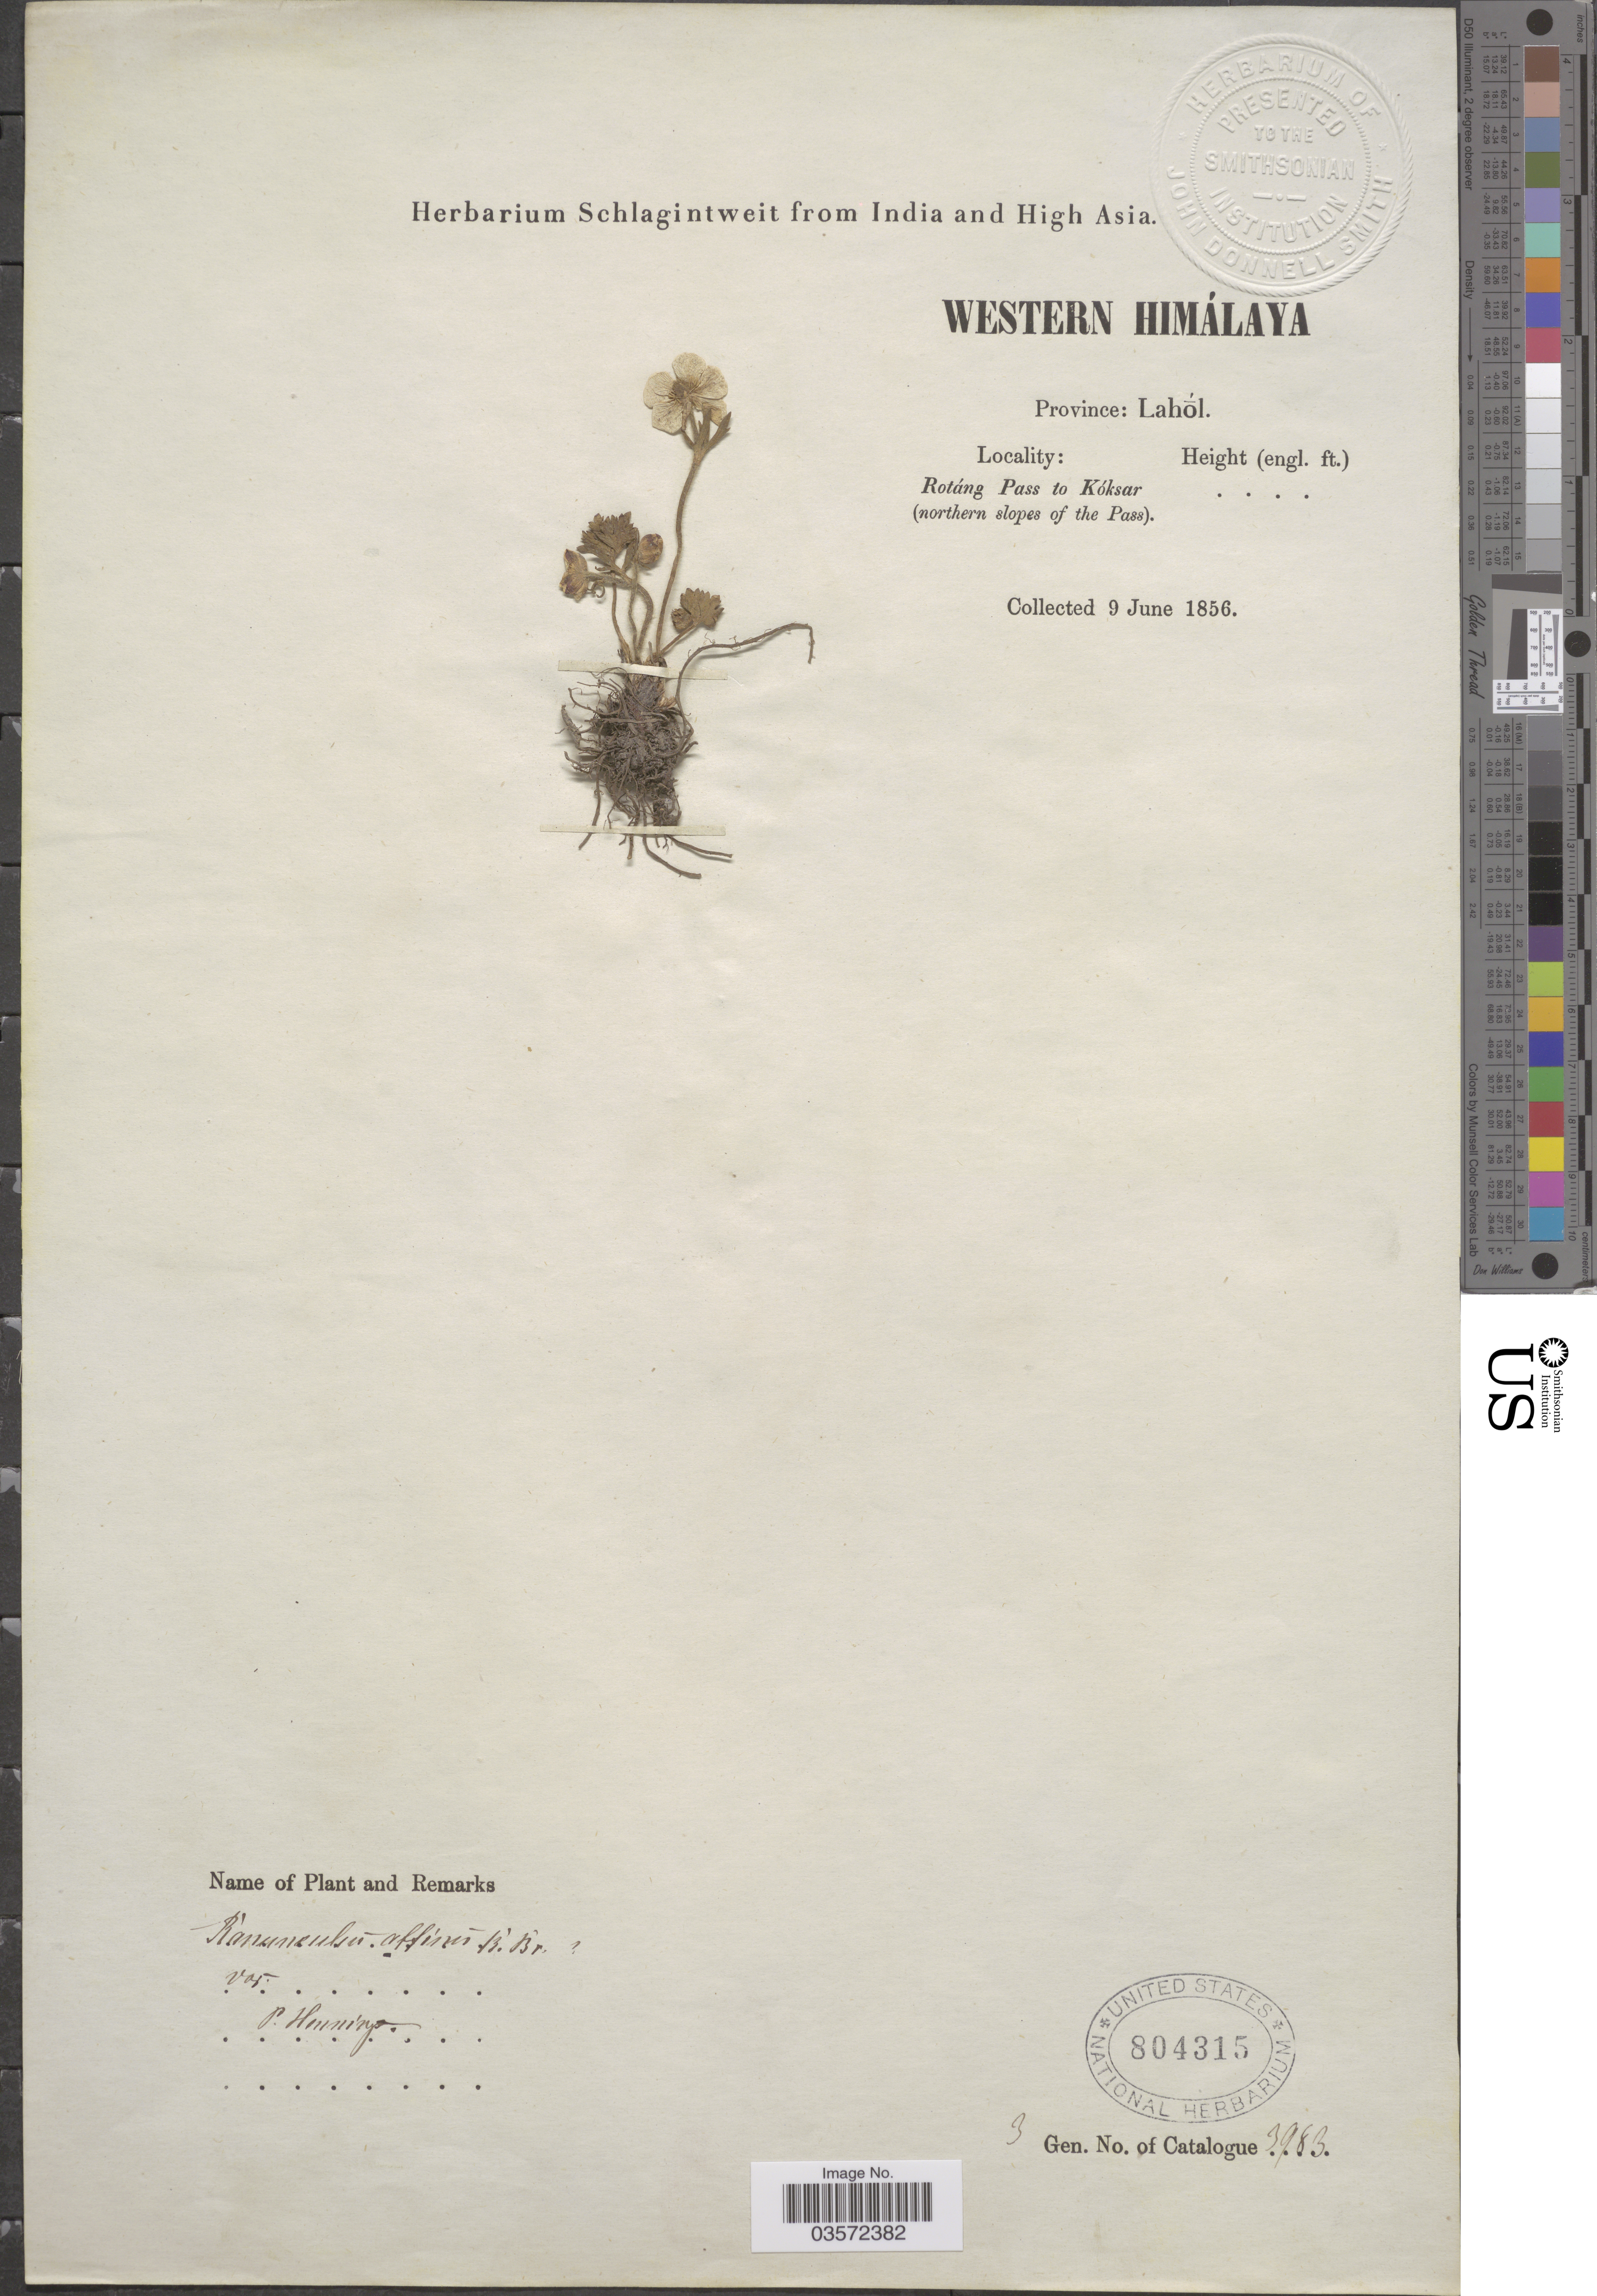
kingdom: Plantae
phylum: Tracheophyta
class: Magnoliopsida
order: Ranunculales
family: Ranunculaceae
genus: Ranunculus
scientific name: Ranunculus affinis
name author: R. Br.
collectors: ex herb. Schlagintweit from India and High Asia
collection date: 1856-06-09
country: India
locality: Western Himálaya. Rotáng Pass to Kóksar (northern slopes of the Pass).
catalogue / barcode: US 804315